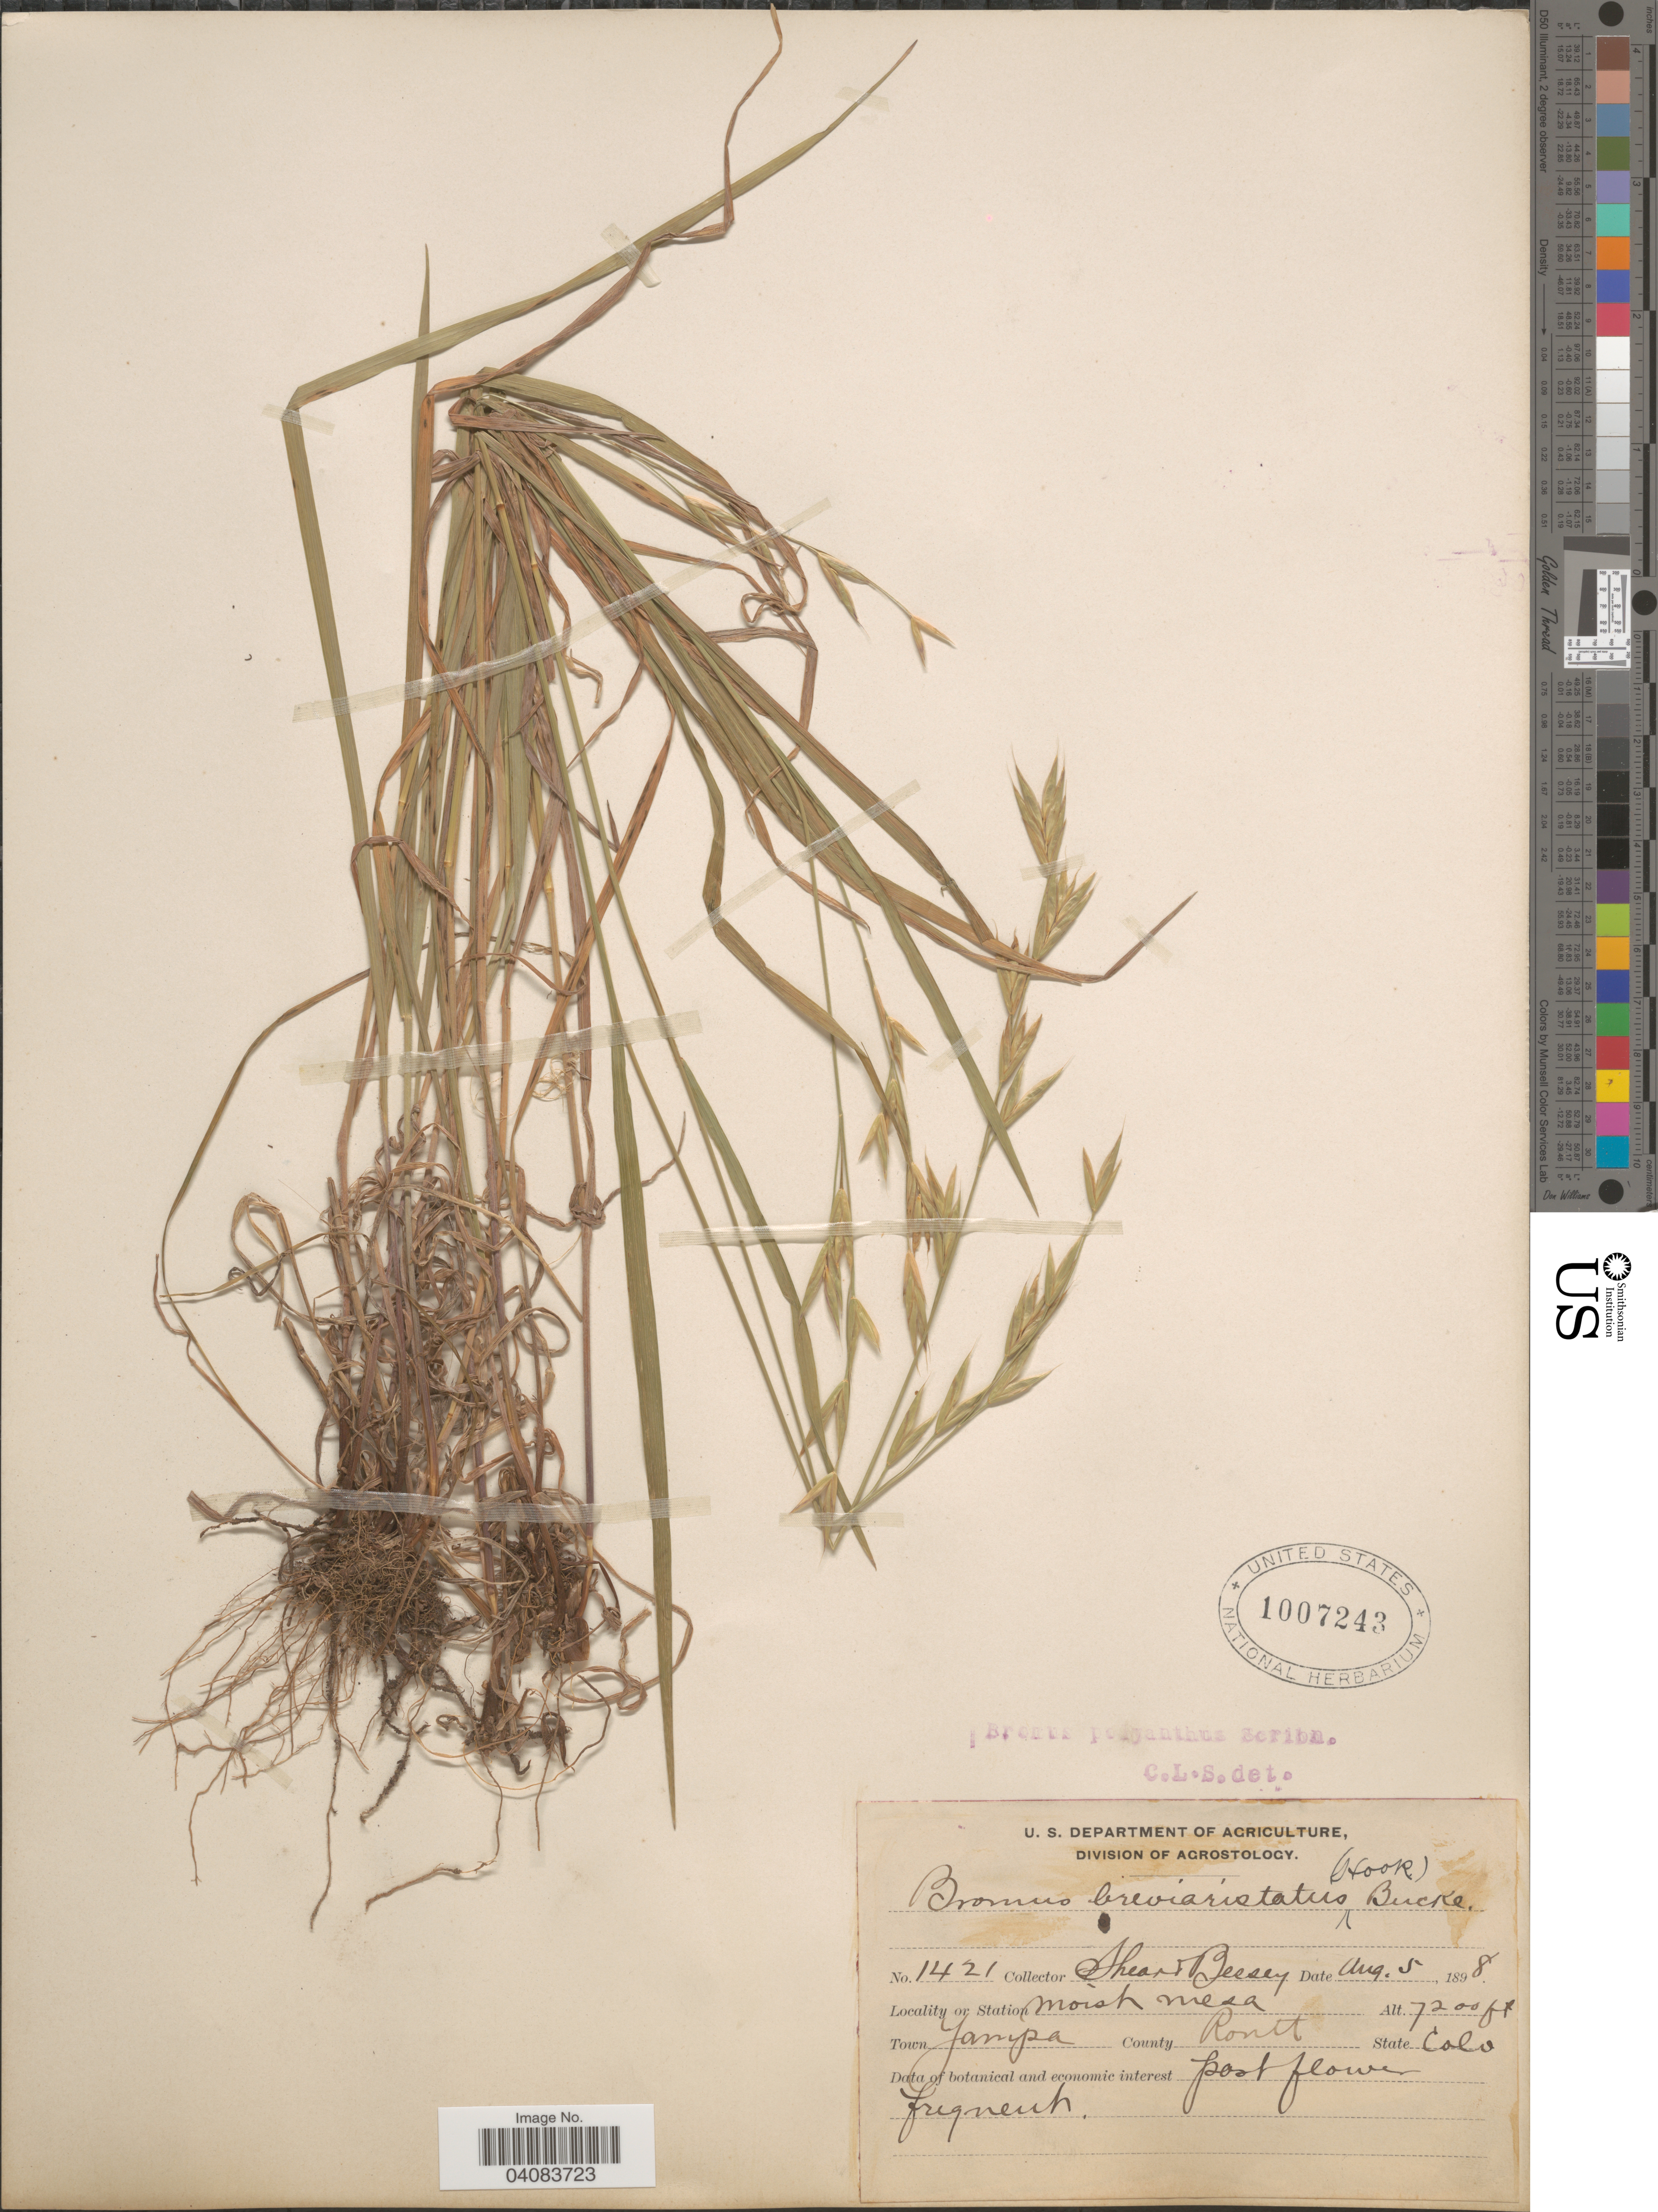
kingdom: Plantae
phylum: Tracheophyta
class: Liliopsida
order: Poales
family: Poaceae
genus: Bromus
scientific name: Bromus polyanthus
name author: Scribn. ex Shear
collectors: -- Shear & -. Bessey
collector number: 1421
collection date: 1898-08-05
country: United States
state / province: Colorado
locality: Town Yampa. County Routt.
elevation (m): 2195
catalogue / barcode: US 1007243